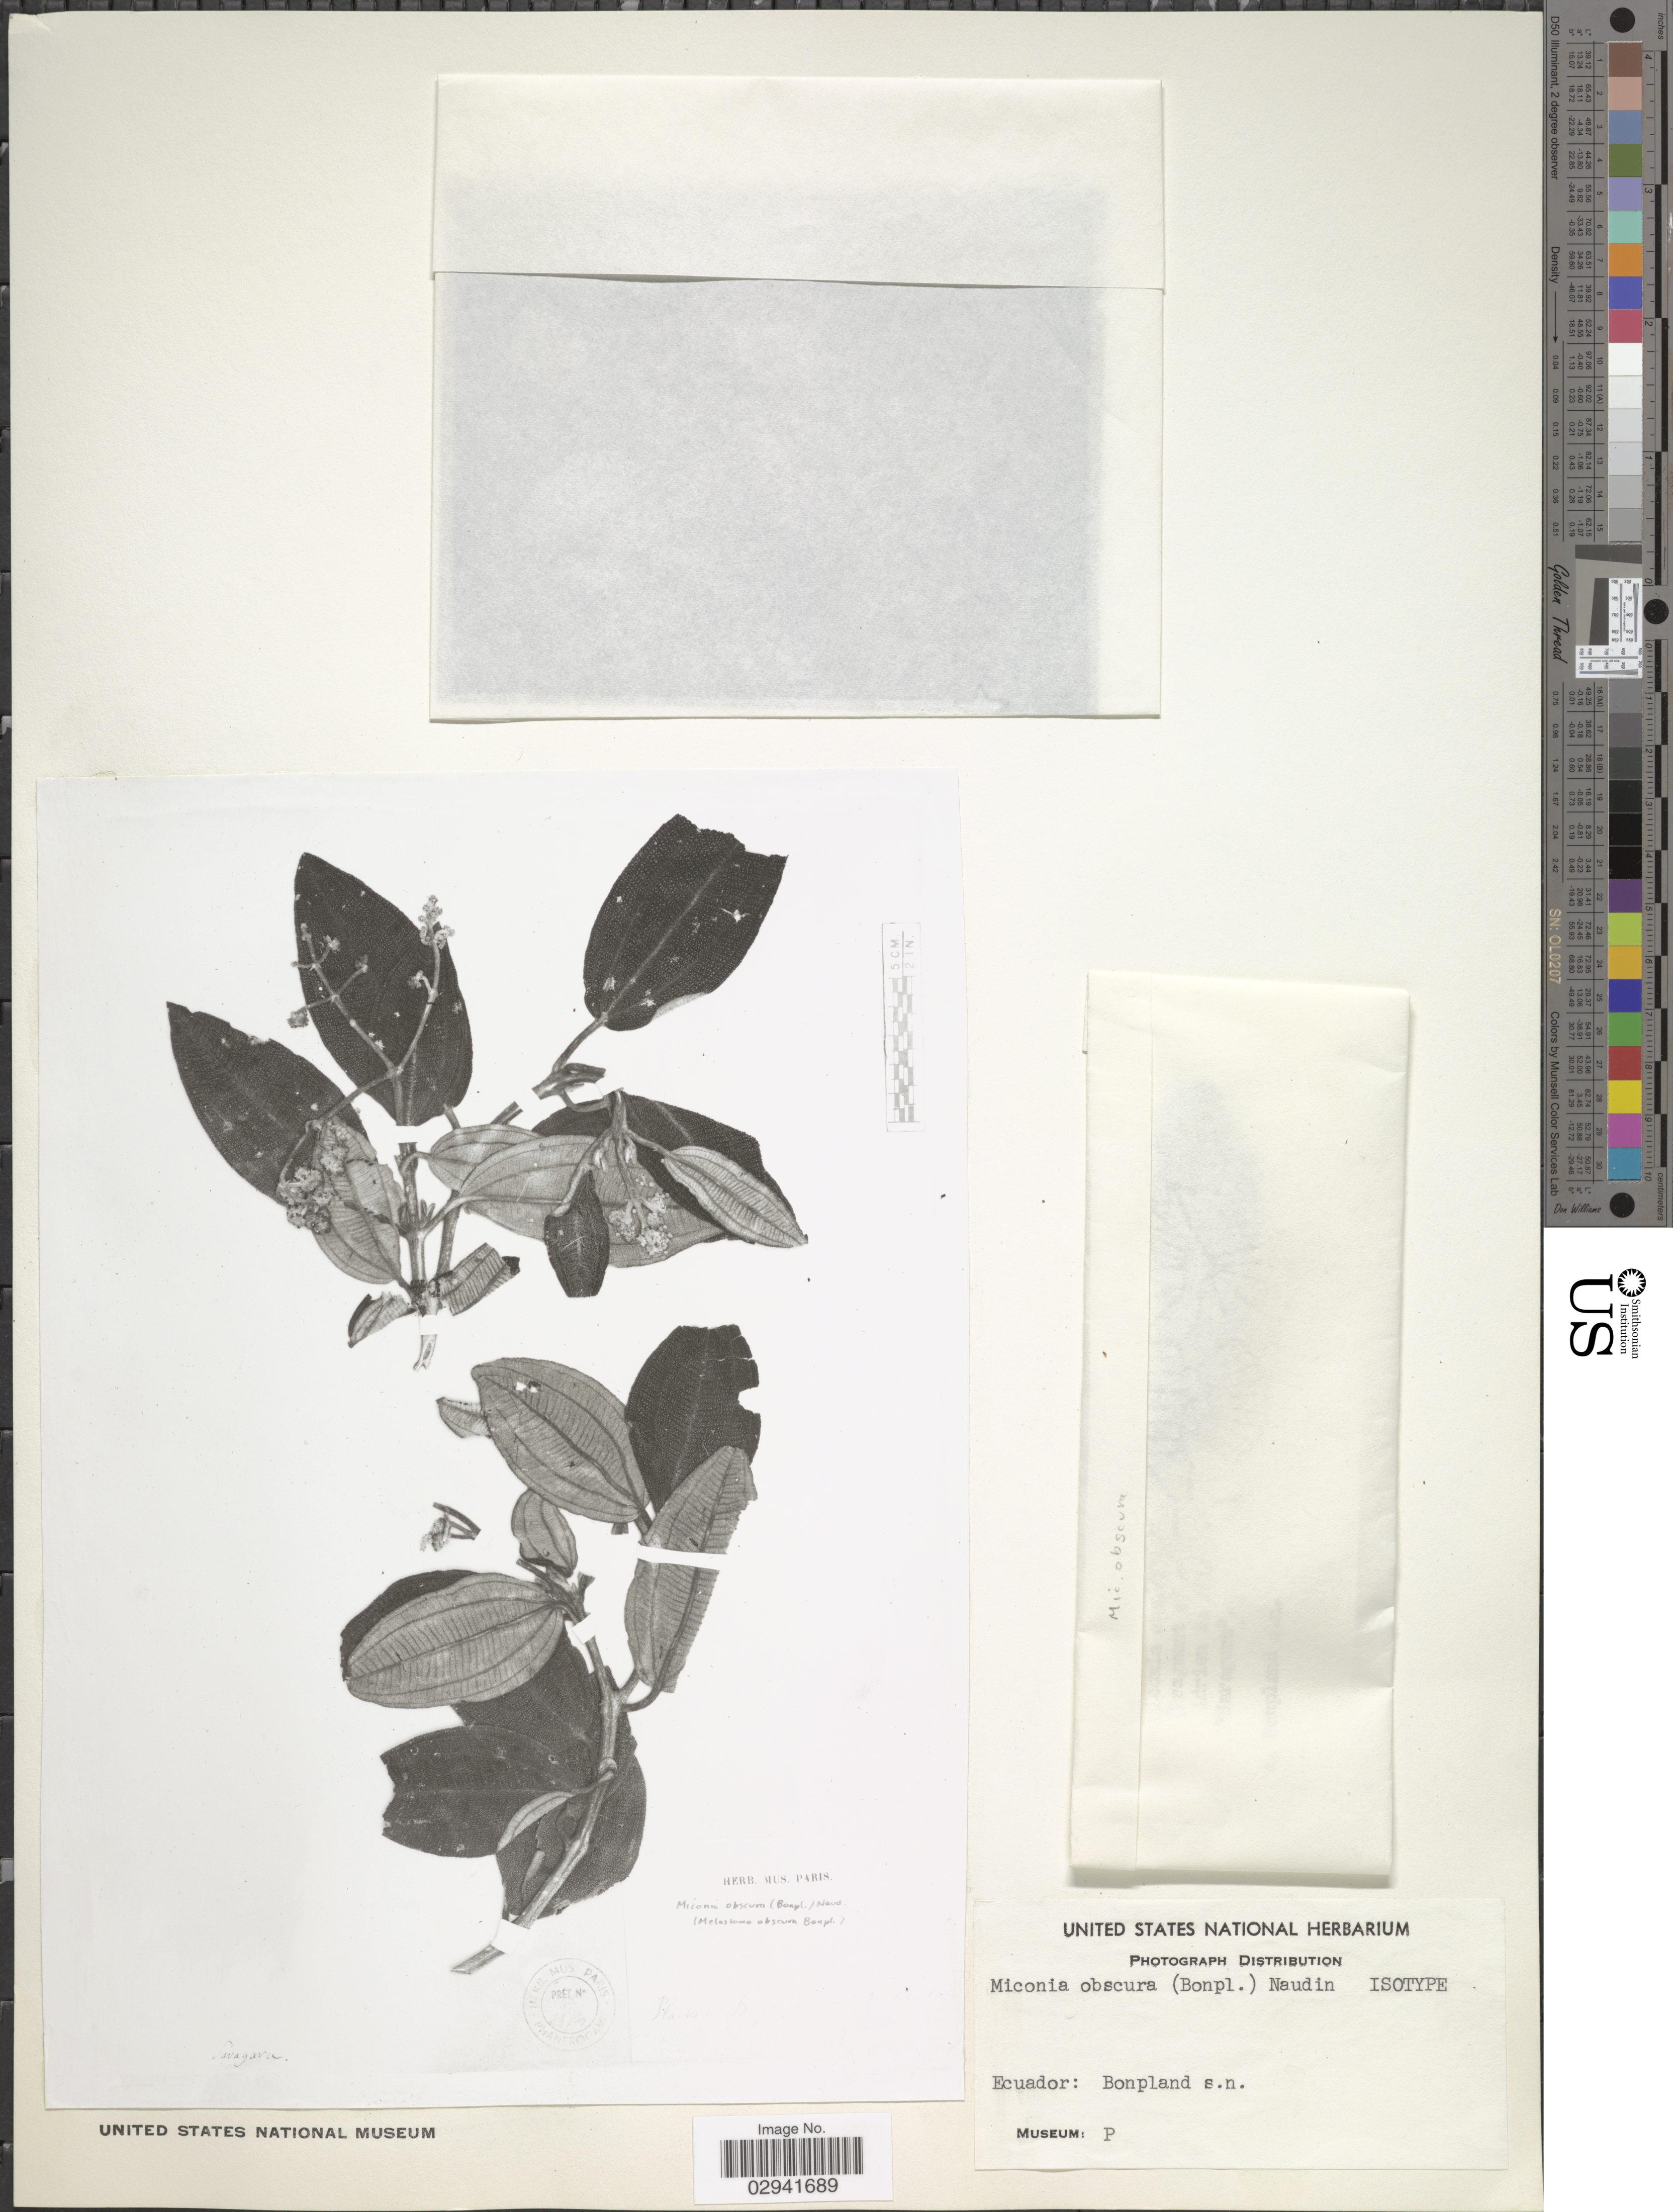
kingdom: Plantae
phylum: Tracheophyta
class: Magnoliopsida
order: Myrtales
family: Melastomataceae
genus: Miconia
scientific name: Miconia obscura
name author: (Bonpl.) Naudin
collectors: A. J. A. Bonpland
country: Ecuador